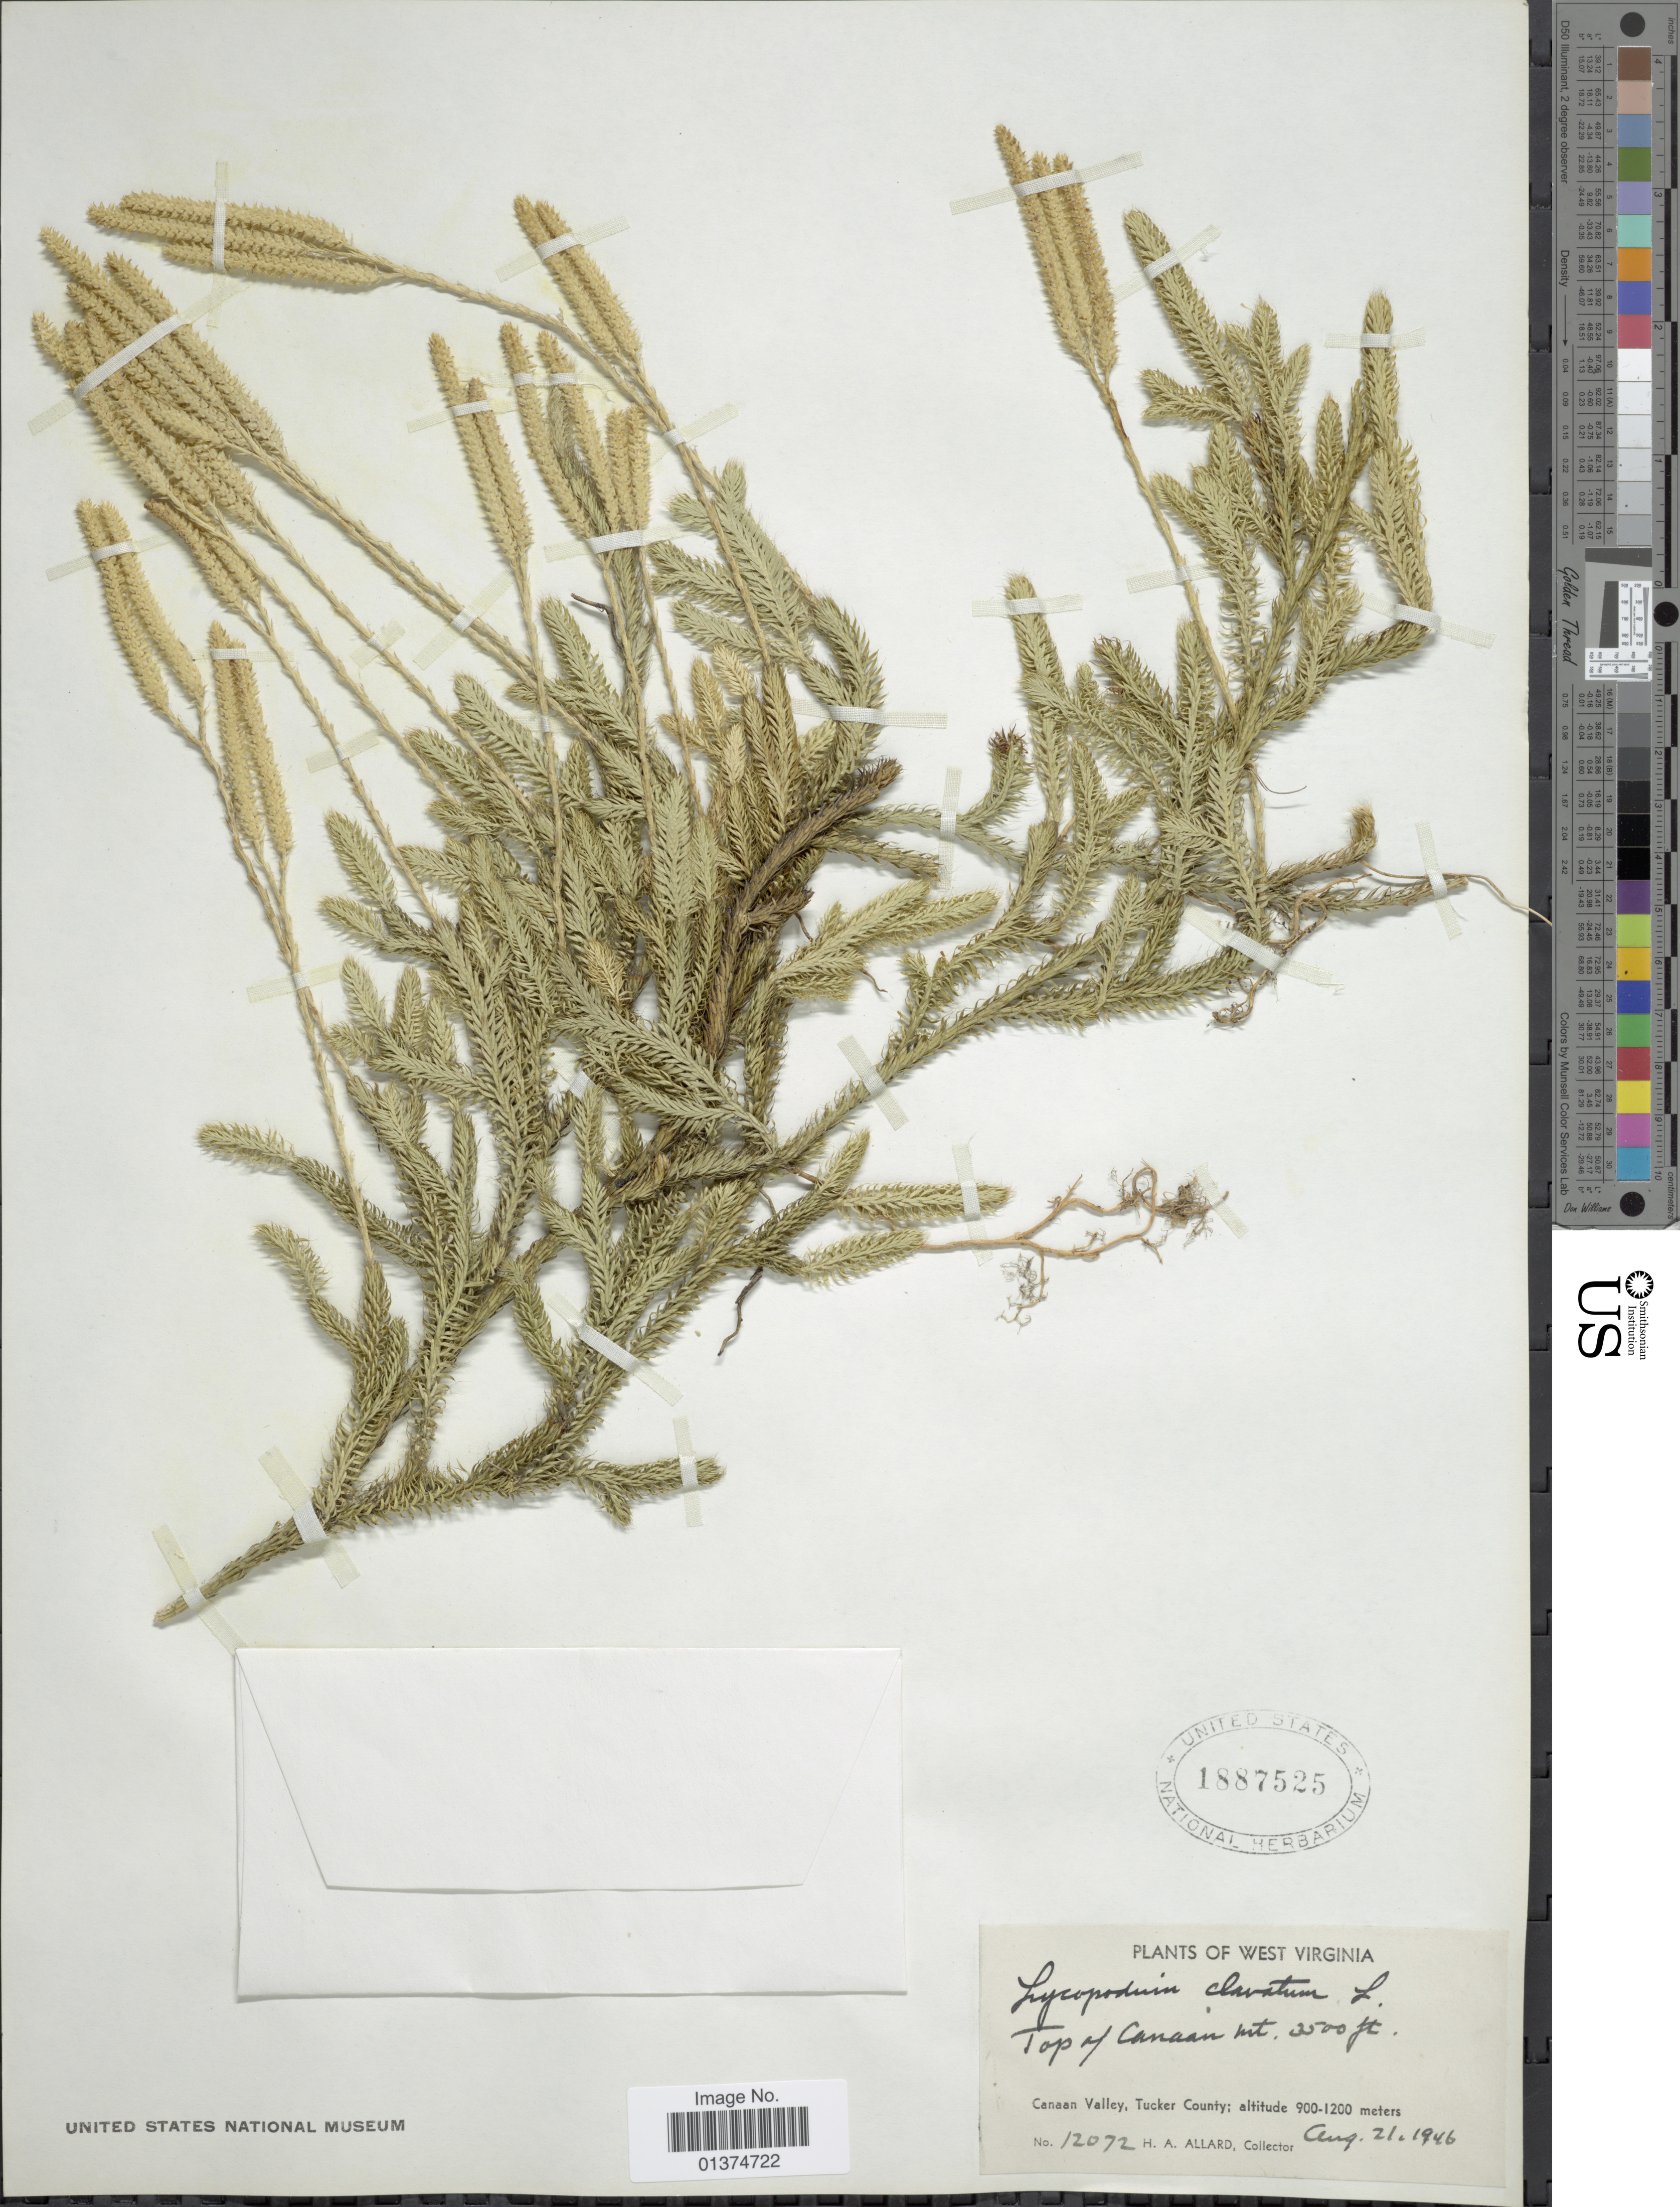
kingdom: Plantae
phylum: Tracheophyta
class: Lycopodiopsida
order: Lycopodiales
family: Lycopodiaceae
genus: Lycopodium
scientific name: Lycopodium clavatum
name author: L.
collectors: H. A. Allard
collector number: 12072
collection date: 1946-08-21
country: United States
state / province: West Virginia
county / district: Tucker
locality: Canaan Valley, Tucker County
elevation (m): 900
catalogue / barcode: US 1887525